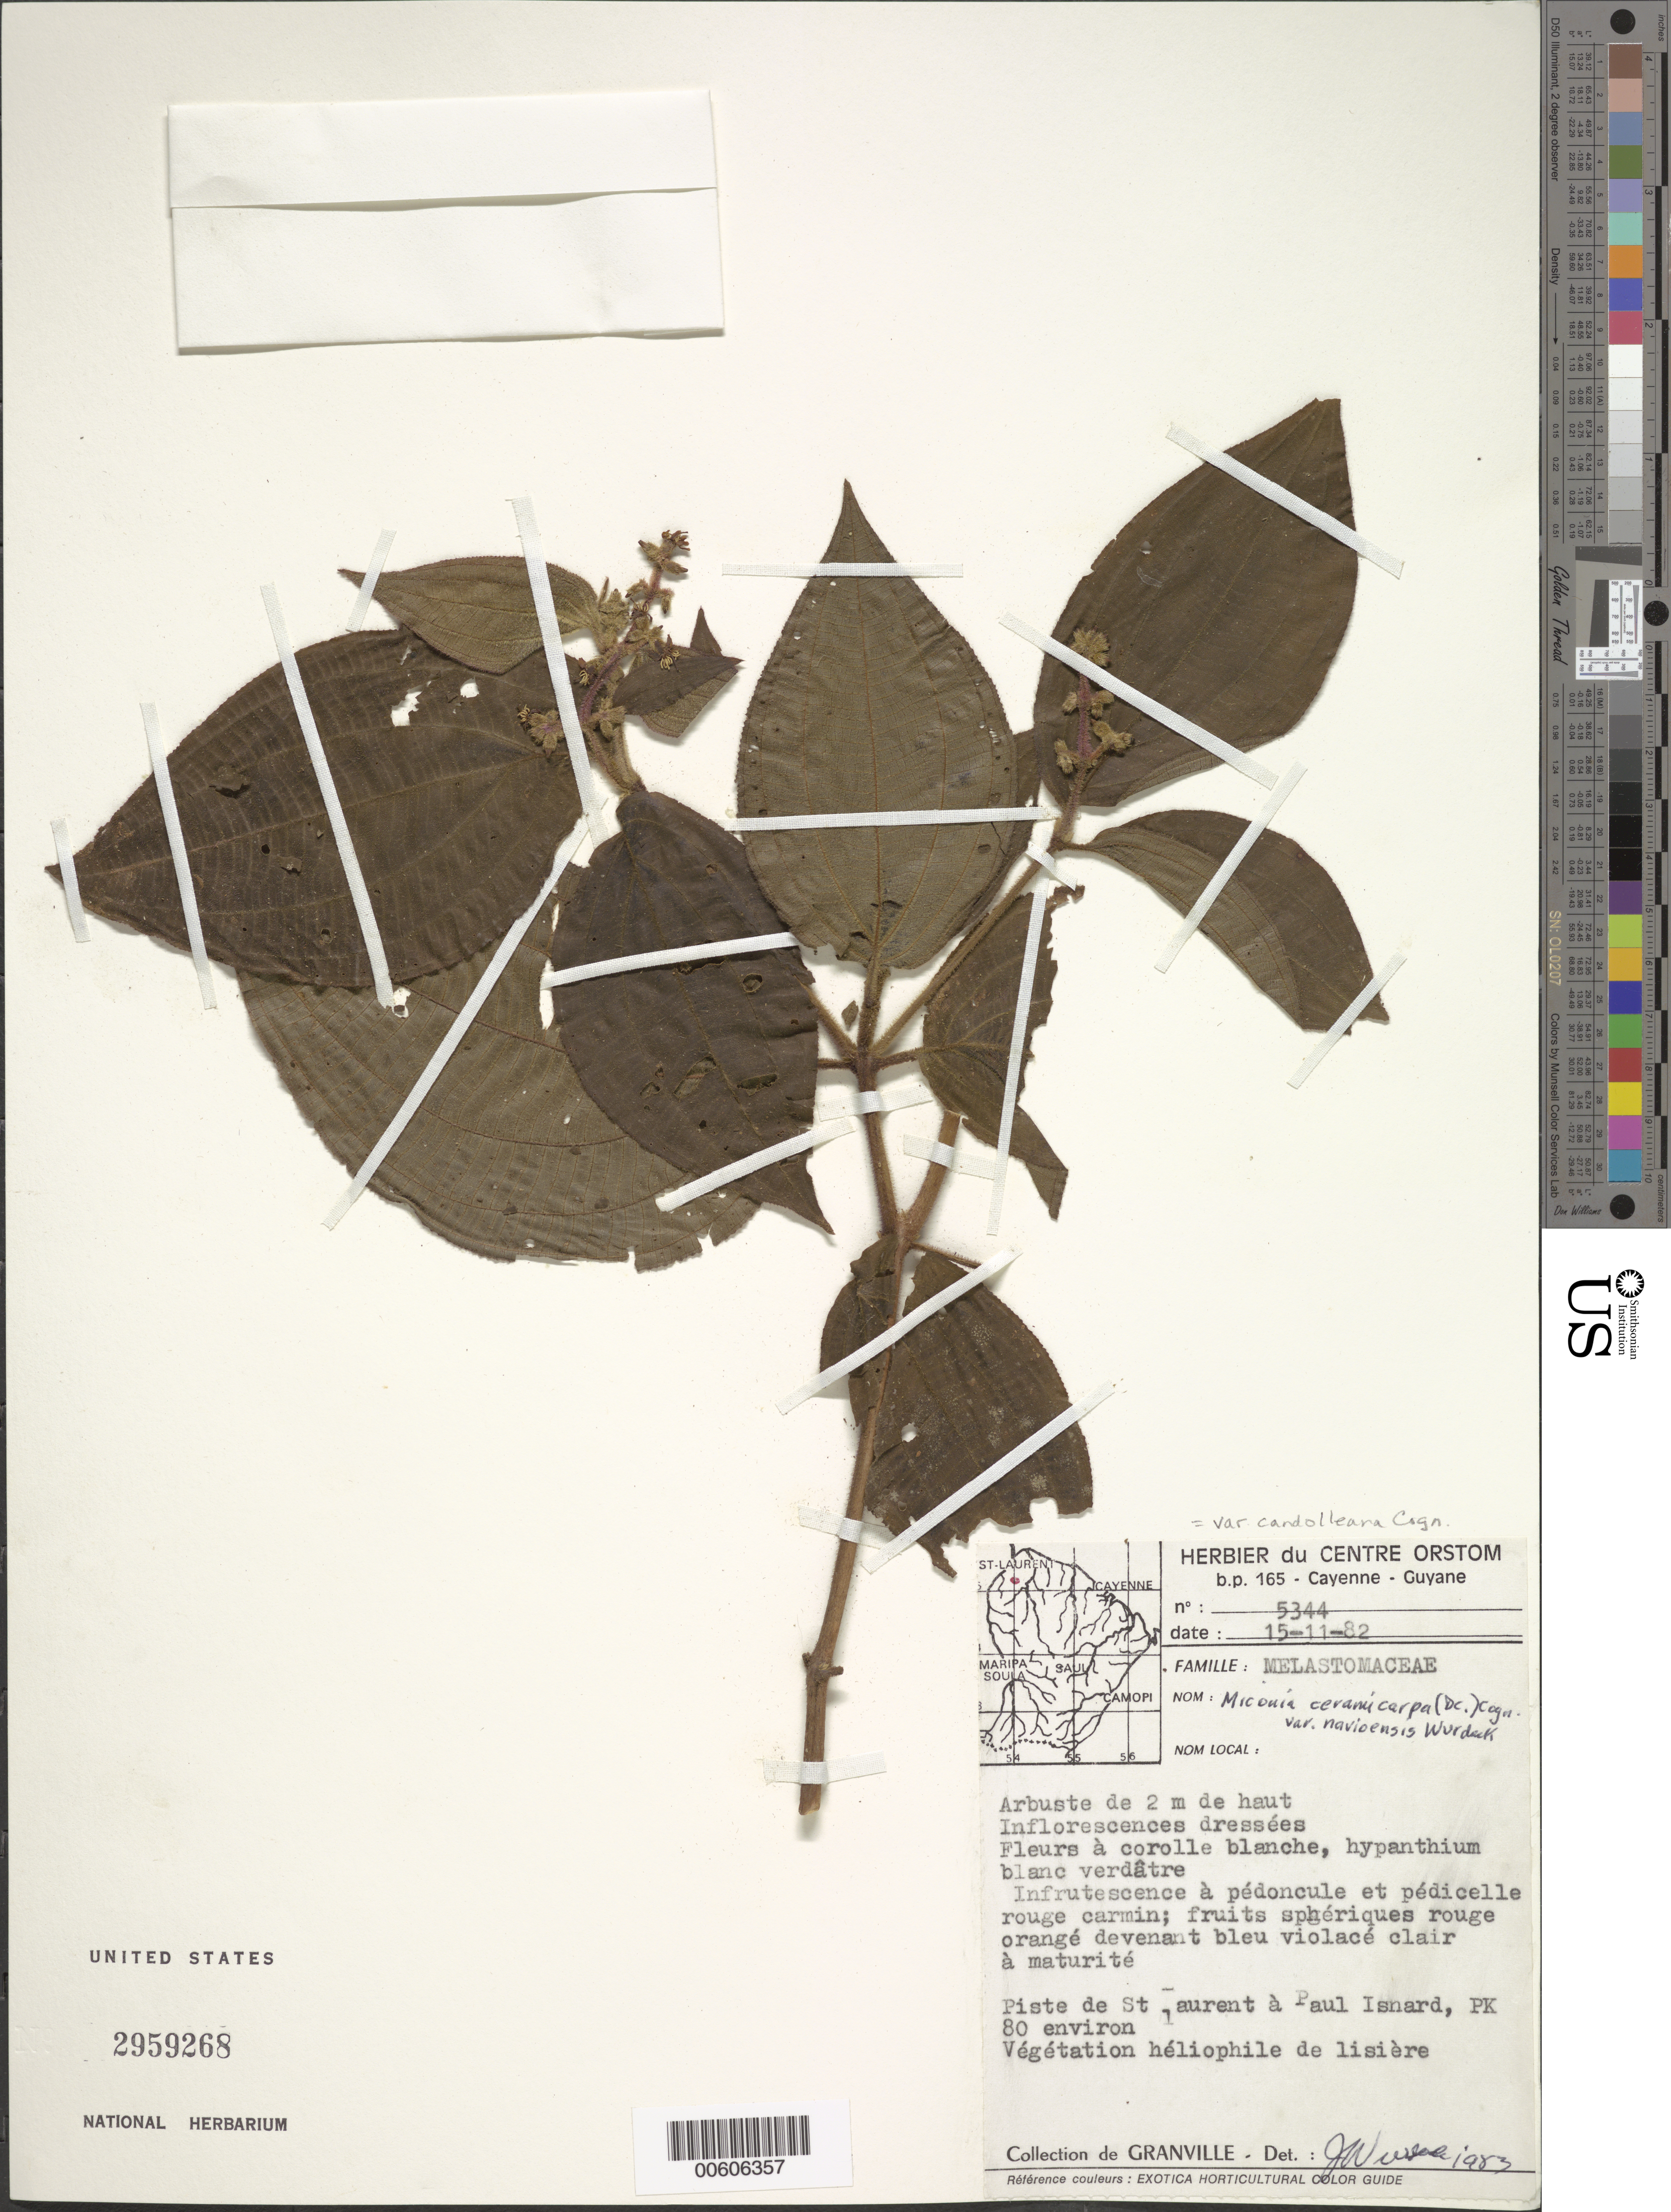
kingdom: Plantae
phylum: Tracheophyta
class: Magnoliopsida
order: Myrtales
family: Melastomataceae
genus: Miconia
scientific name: Miconia ceramicarpa var. candolleana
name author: Cogn.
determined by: Wurdack, John J., (US), US (UNITED STATES)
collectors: J.-J. de Granville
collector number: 5344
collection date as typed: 15-Nov-82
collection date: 1982-11-15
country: French Guiana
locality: Piste de St. Laurent à Paul Isnard, PK 80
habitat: Vegetation heliophile de lisiere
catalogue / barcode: US 2959268